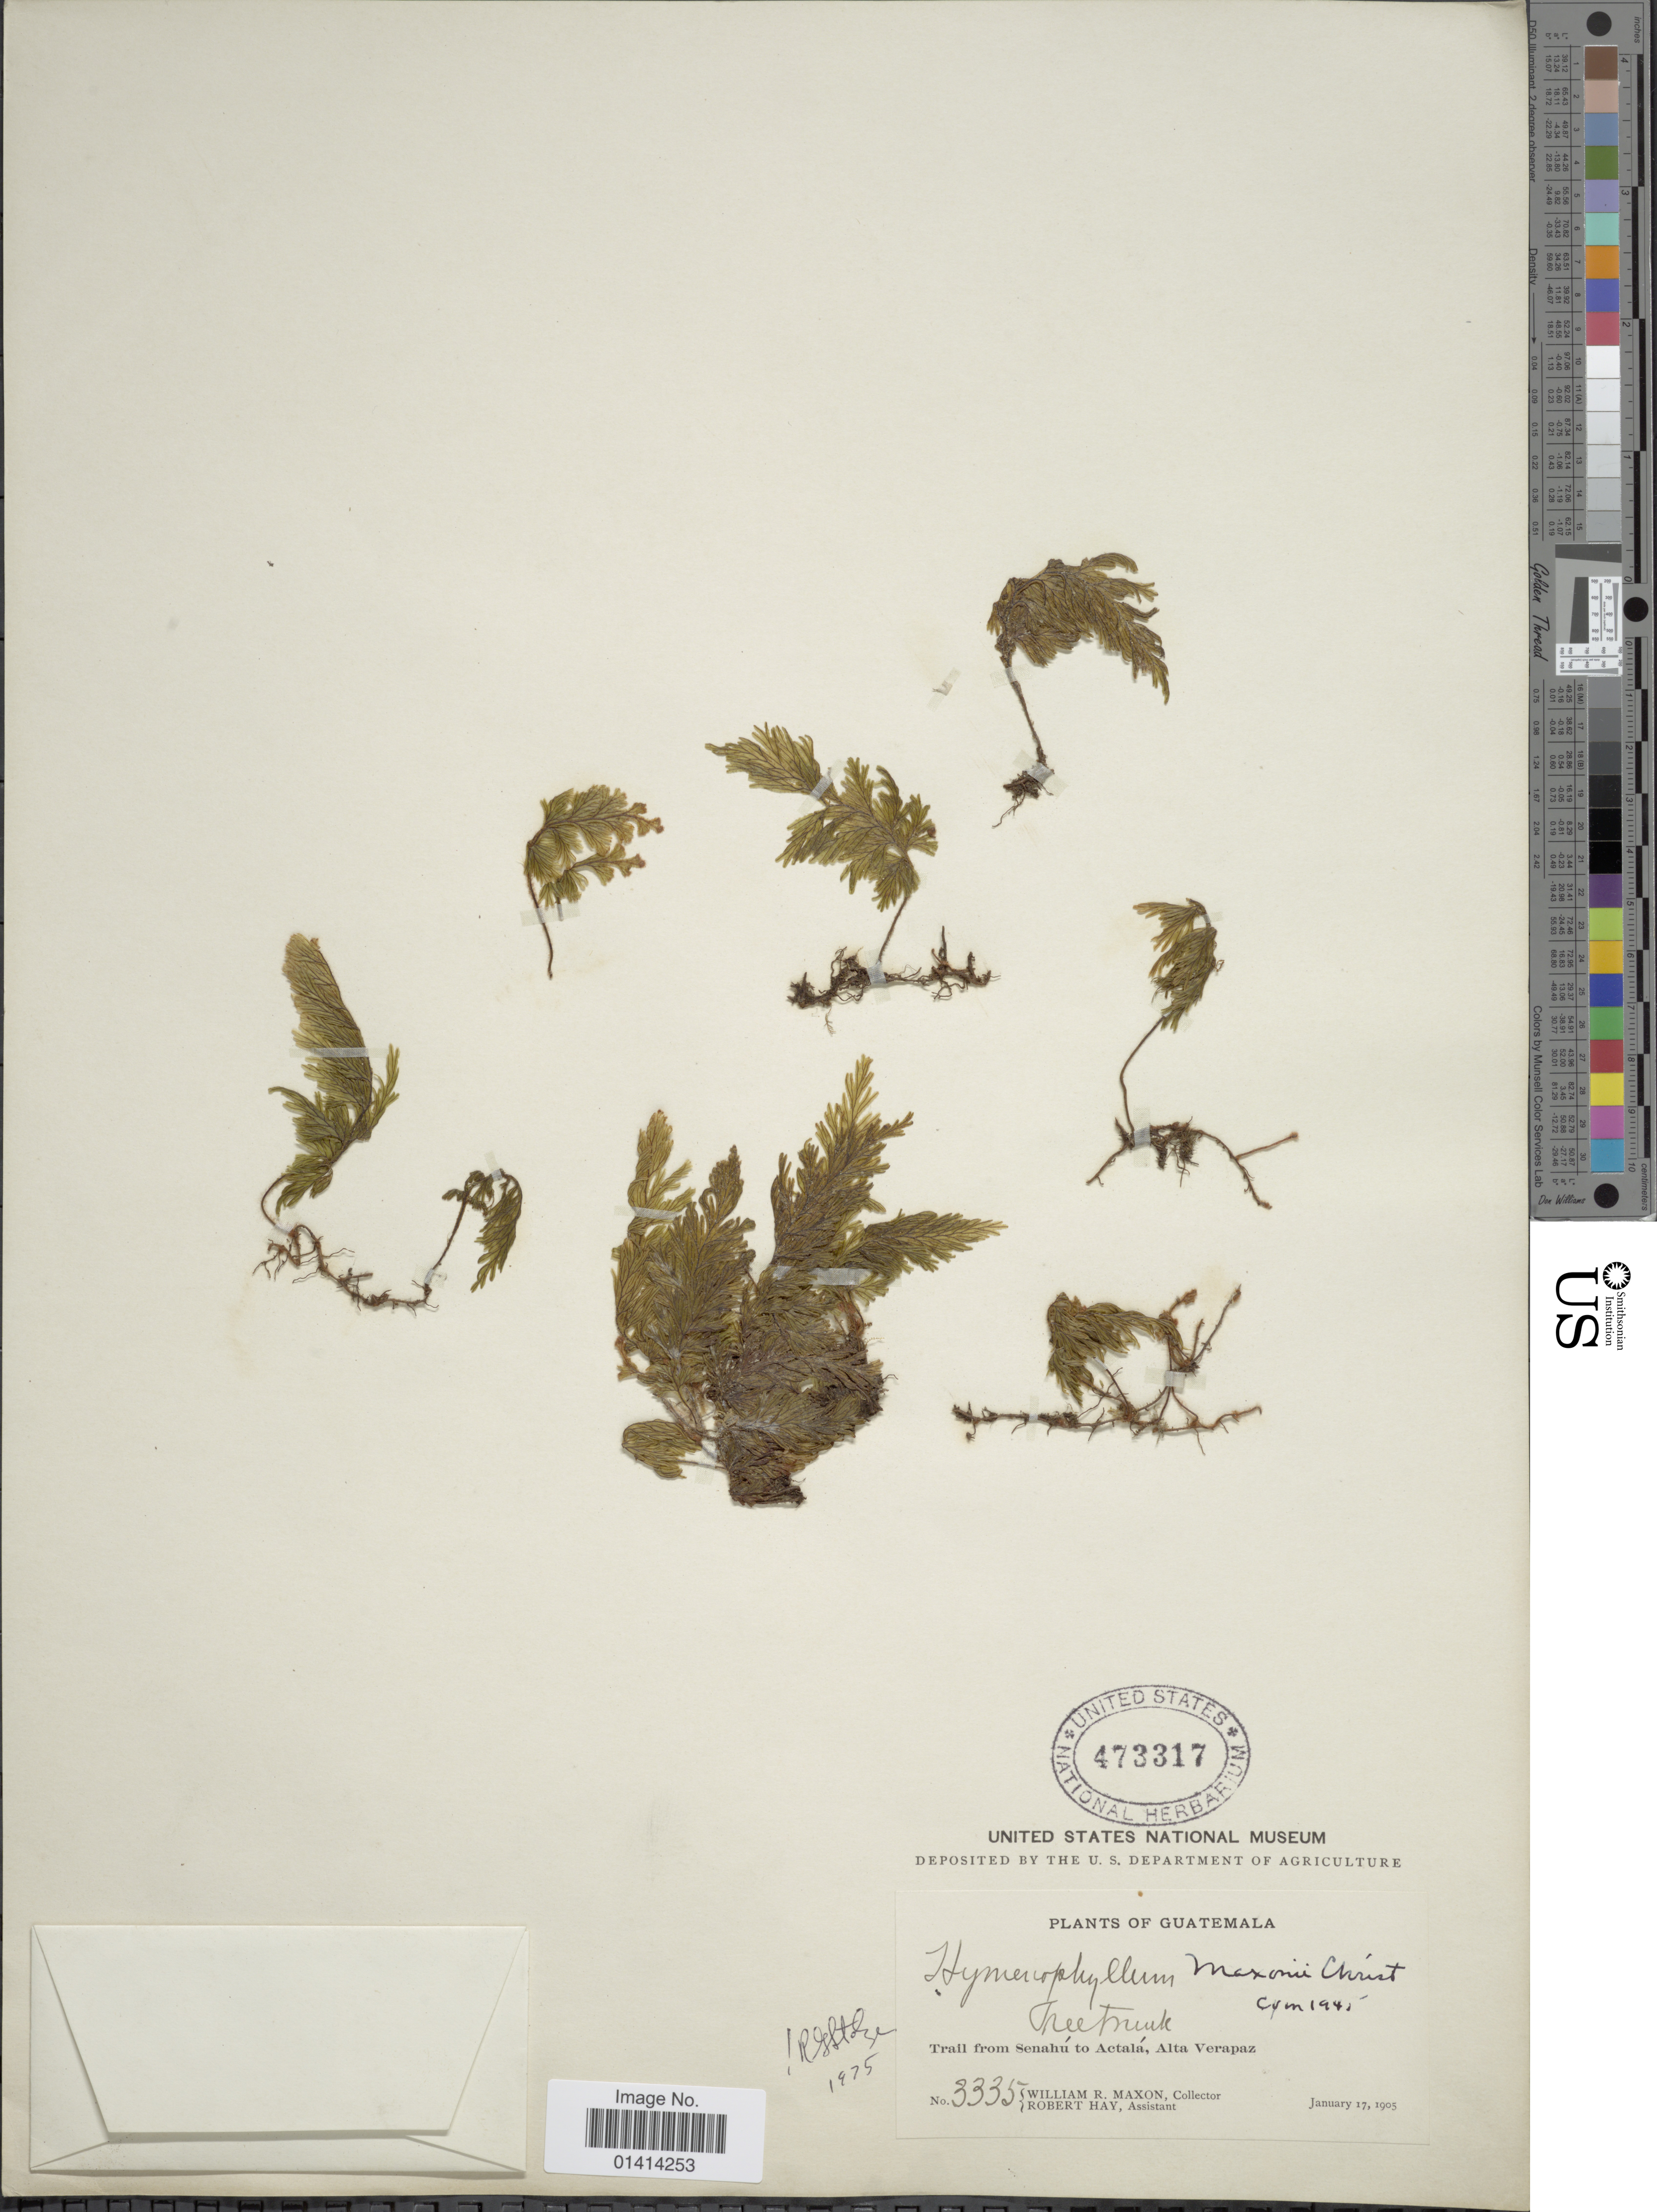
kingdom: Plantae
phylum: Tracheophyta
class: Polypodiopsida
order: Hymenophyllales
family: Hymenophyllaceae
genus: Hymenophyllum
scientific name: Hymenophyllum maxonii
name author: Christ ex C.V. Morton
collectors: W. R. Maxon & R. H. Hay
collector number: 3335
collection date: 1905-01-17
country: Guatemala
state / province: Alta Verapaz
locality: Trail from Senahú to Actalá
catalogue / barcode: US 473317